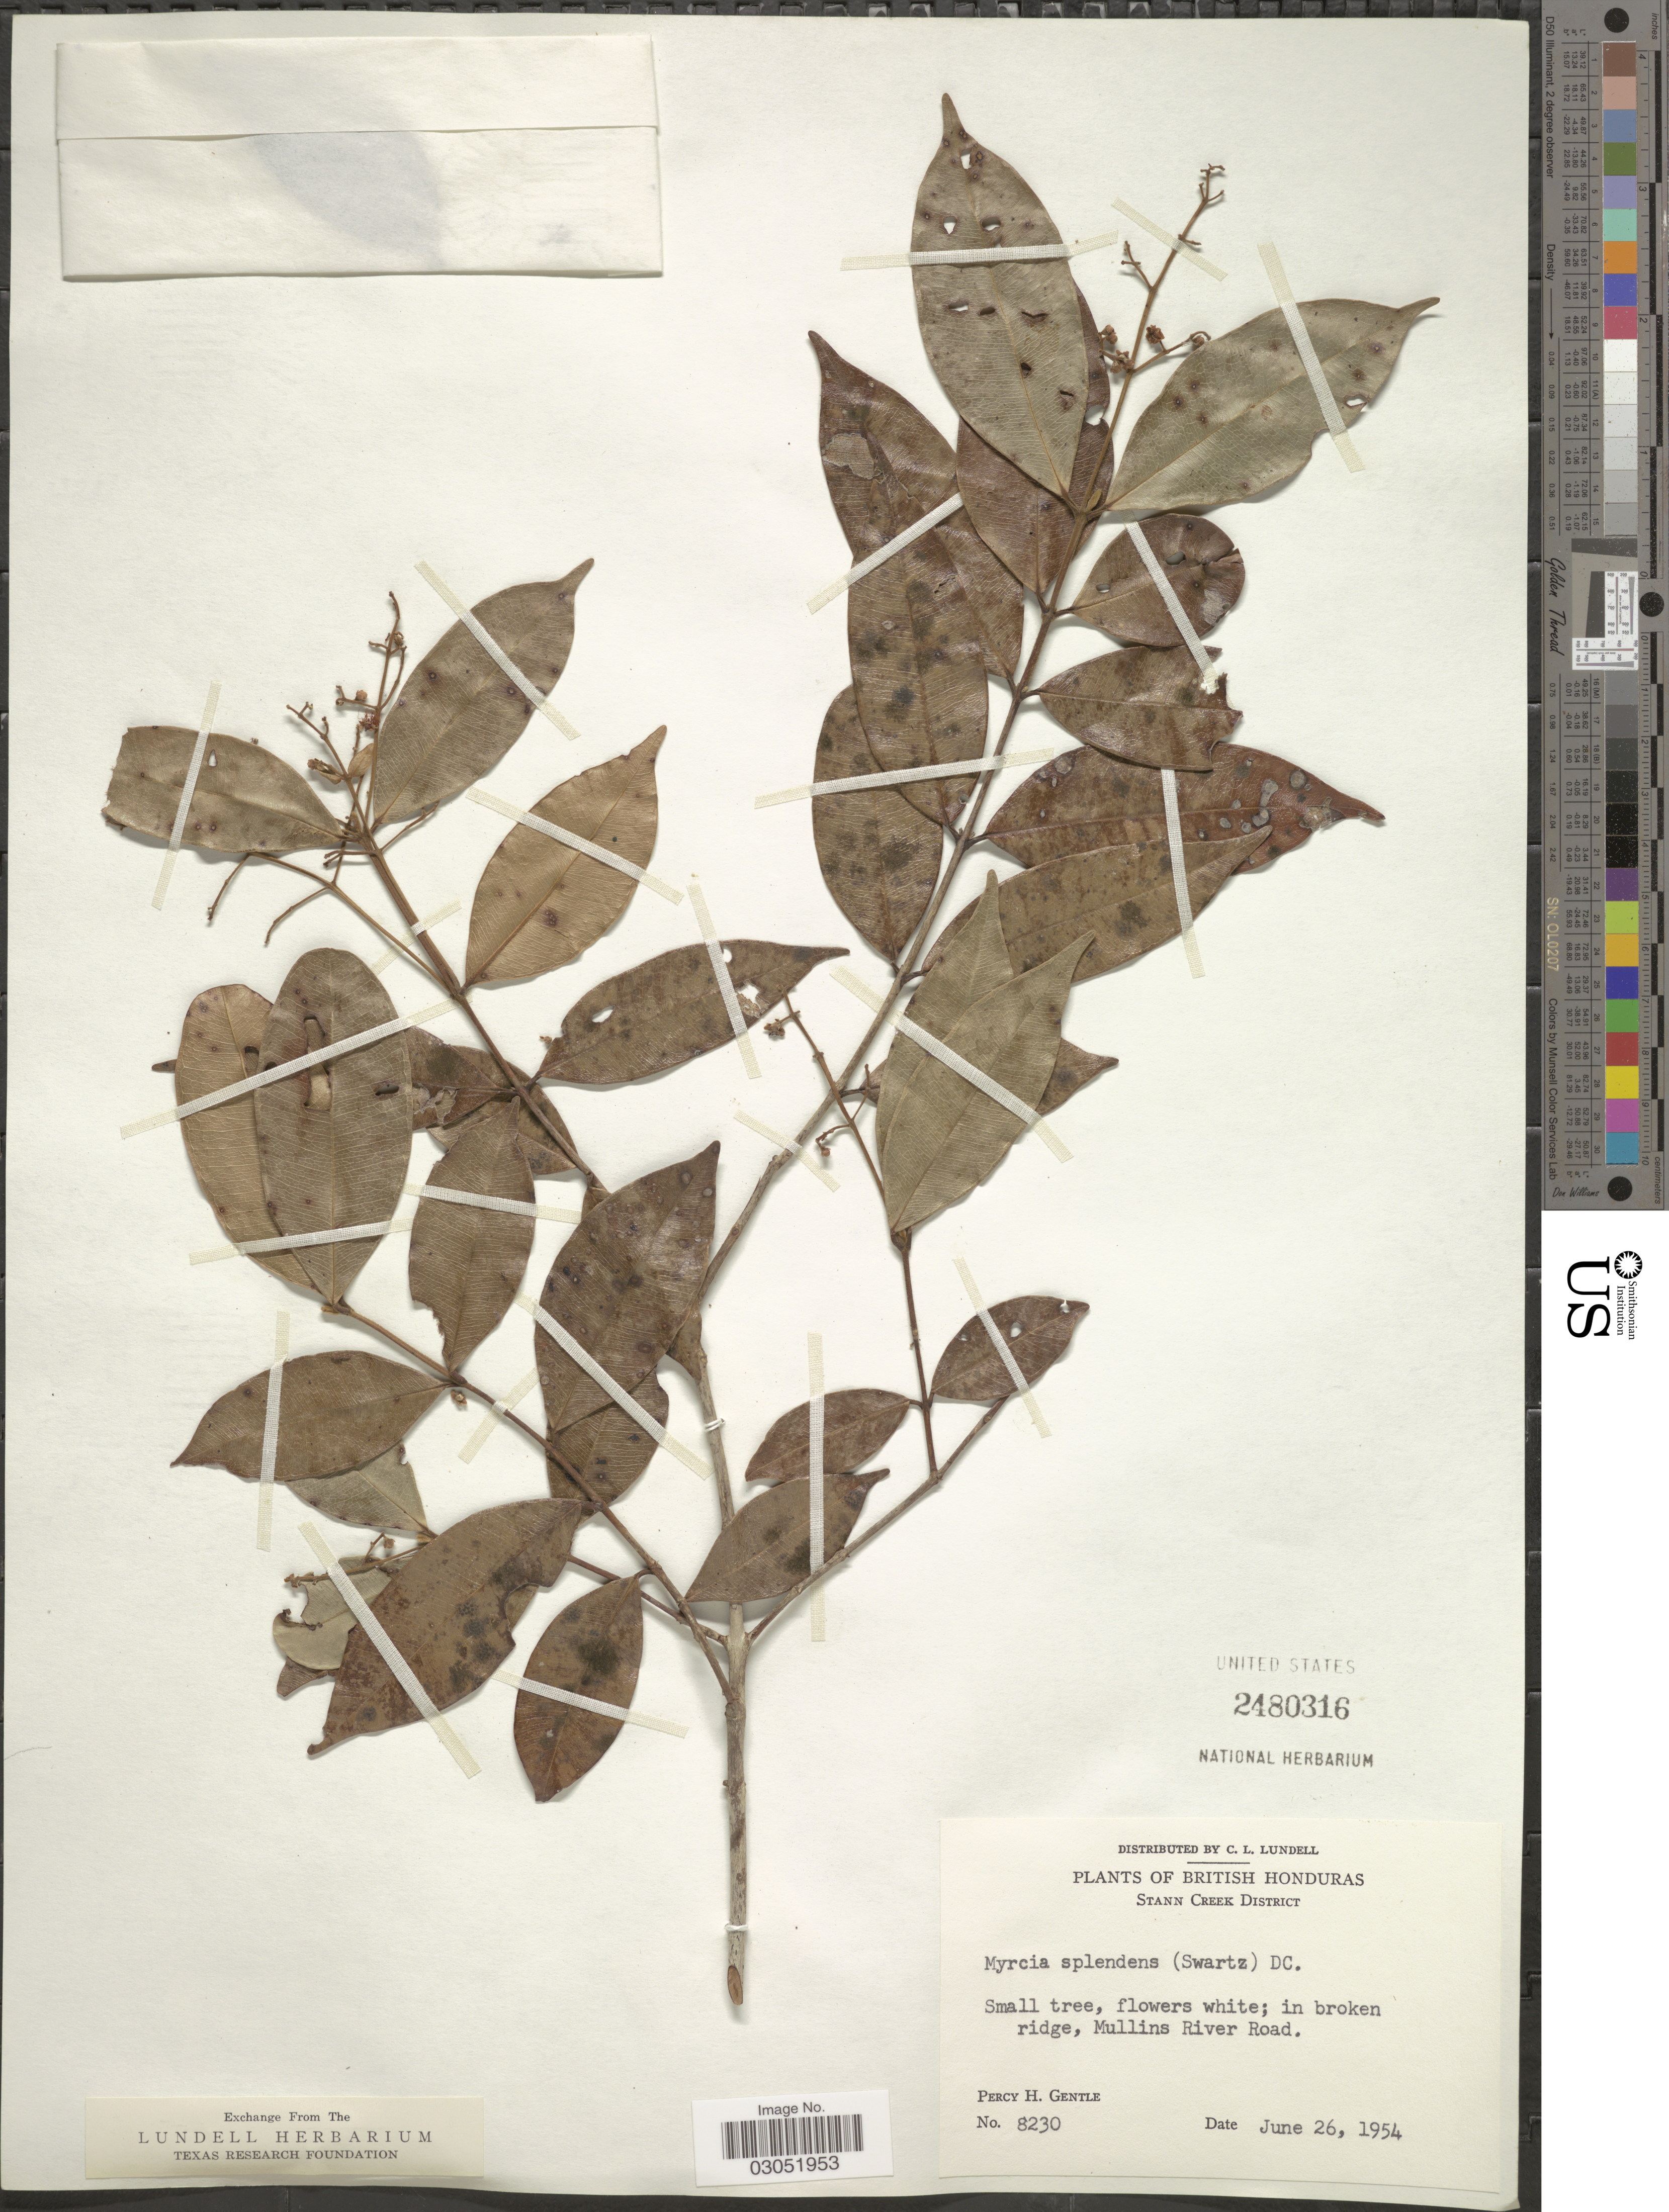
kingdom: Plantae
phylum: Tracheophyta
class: Magnoliopsida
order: Myrtales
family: Myrtaceae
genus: Myrcia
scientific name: Myrcia splendens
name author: (Sw.) DC.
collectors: P. H. Gentle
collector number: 8230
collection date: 1954-06-26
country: Belize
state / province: Stann Creek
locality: British Honduras. Stann Creek District, in broken ridge, Mullins River Road.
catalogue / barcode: US 2480316